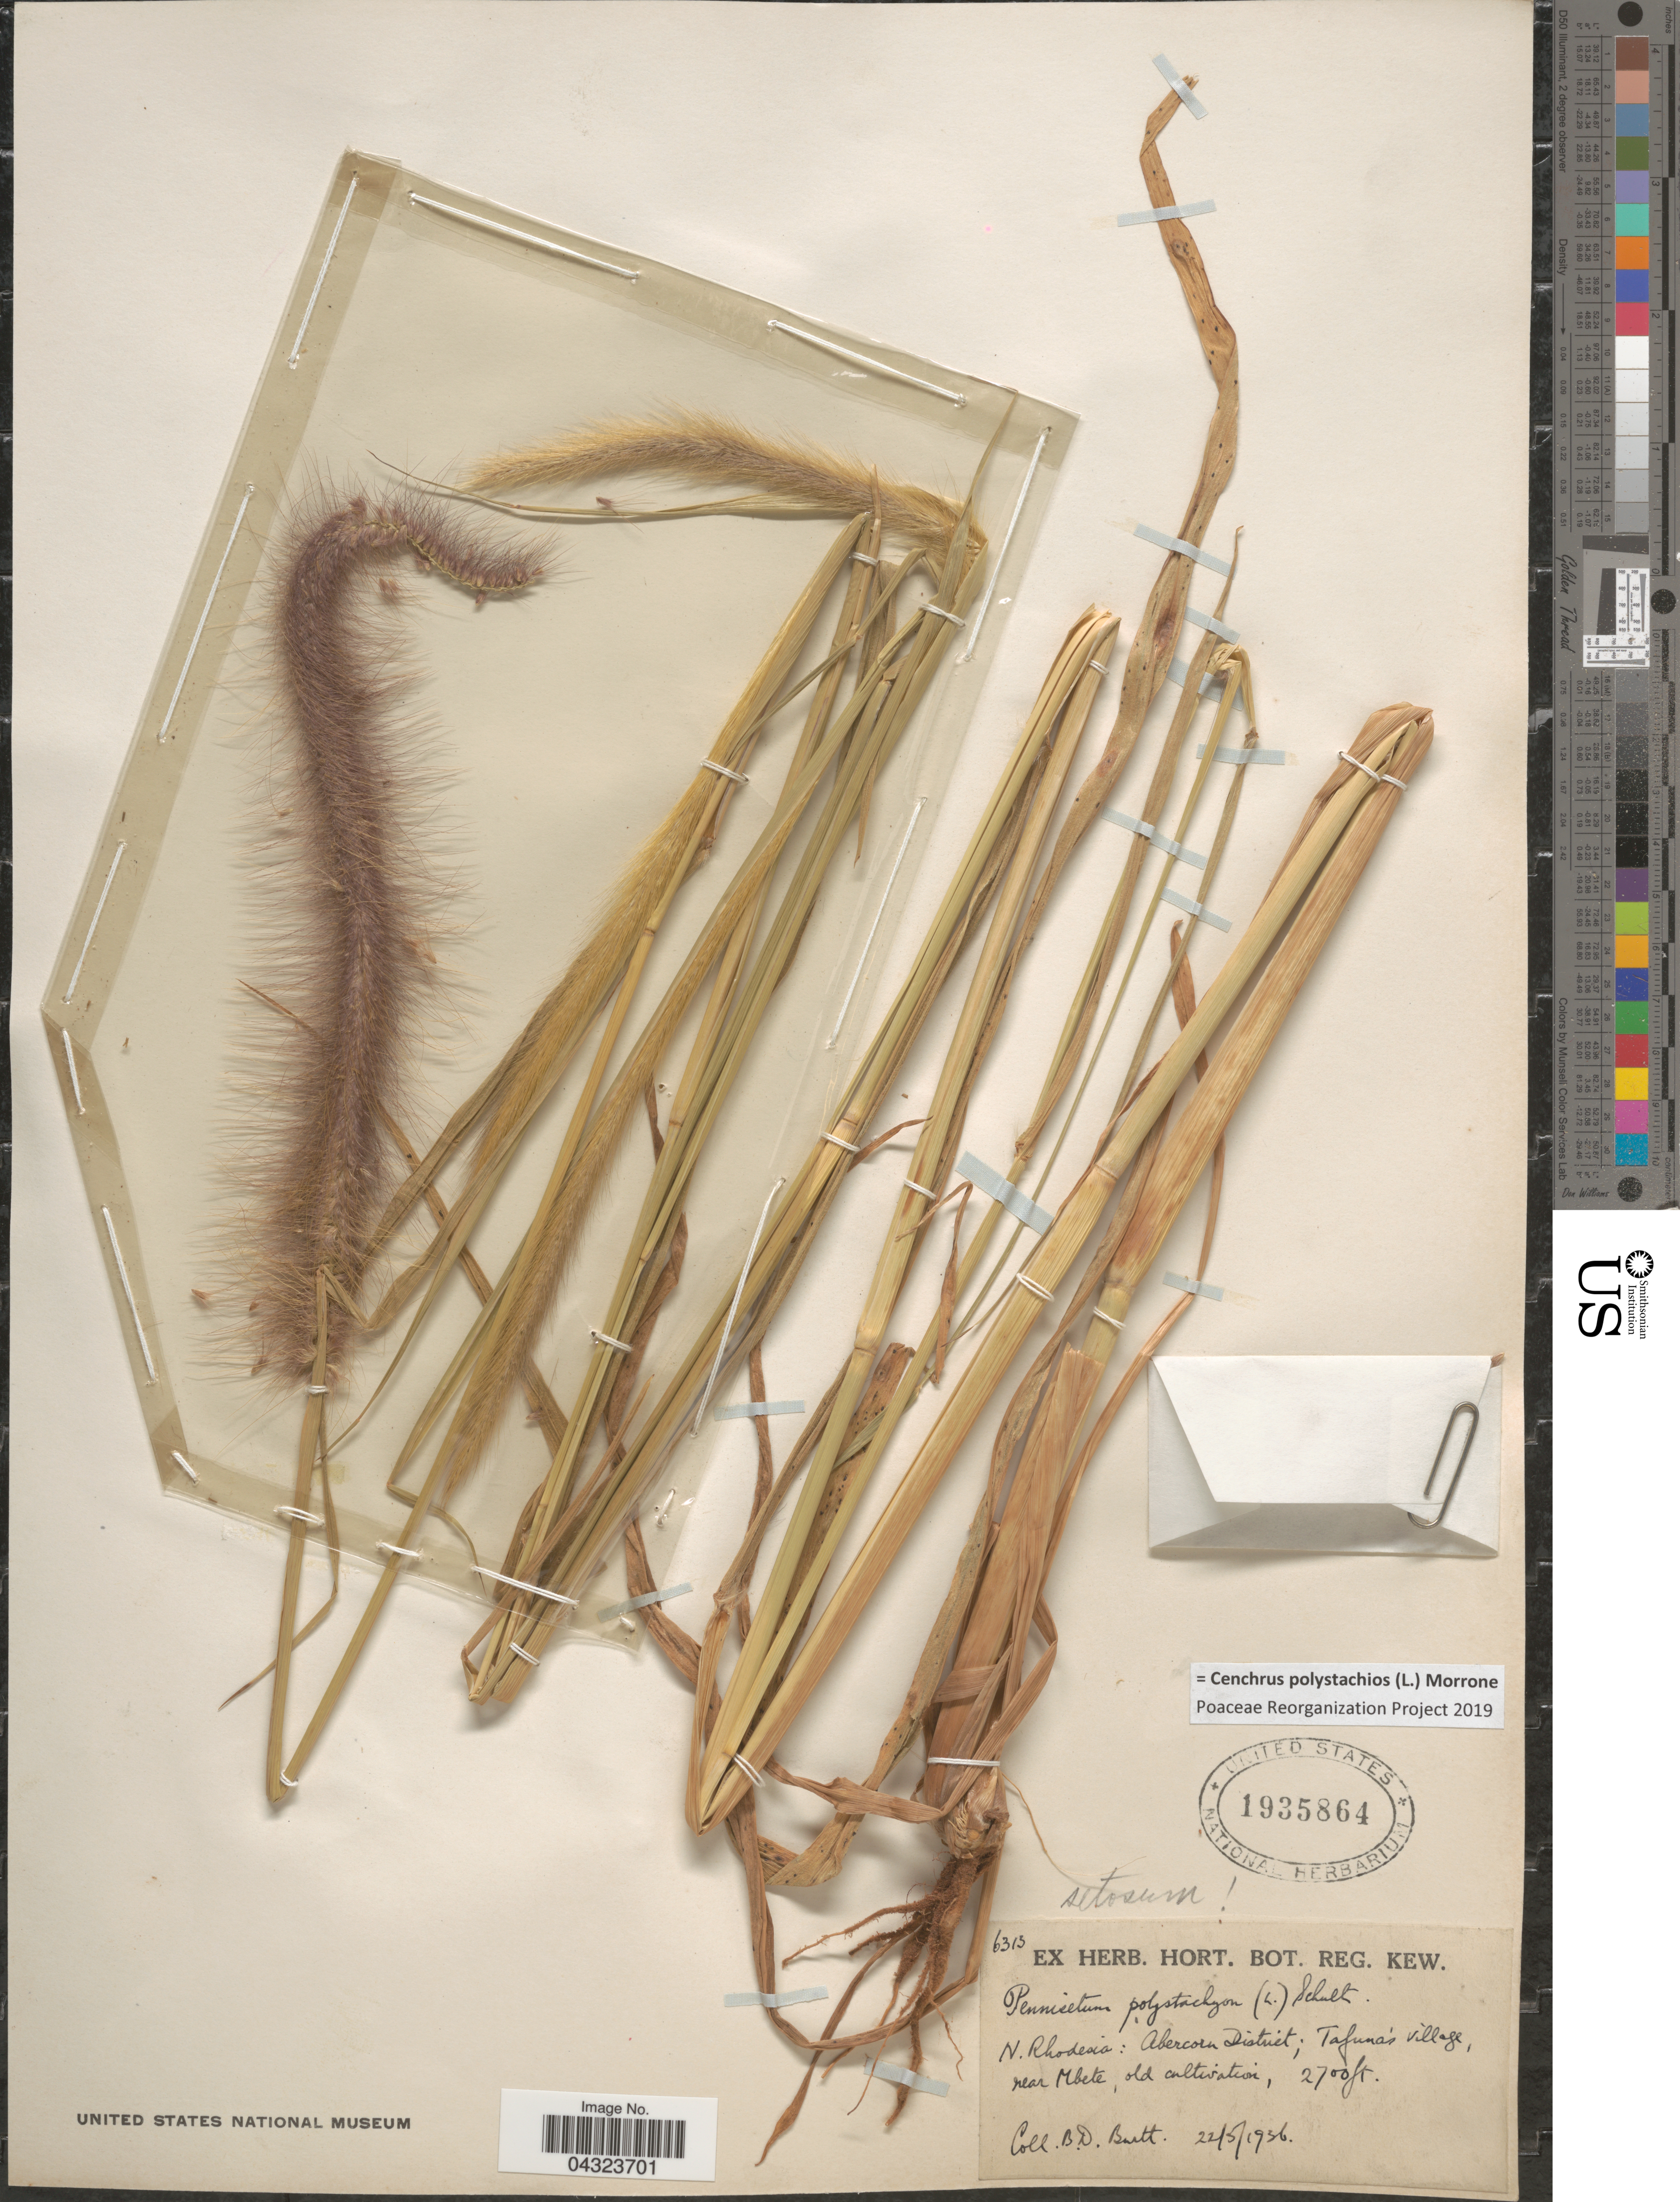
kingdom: Plantae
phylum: Tracheophyta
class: Liliopsida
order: Poales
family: Poaceae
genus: Cenchrus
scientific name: Cenchrus polystachios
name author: (L.) Morrone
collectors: B. D. Burtt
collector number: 6313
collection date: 1936-05-22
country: Zambia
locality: N. Rhodesia: Abercorn District; Tafunás village, near Mbete.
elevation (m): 823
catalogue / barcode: US 1935864